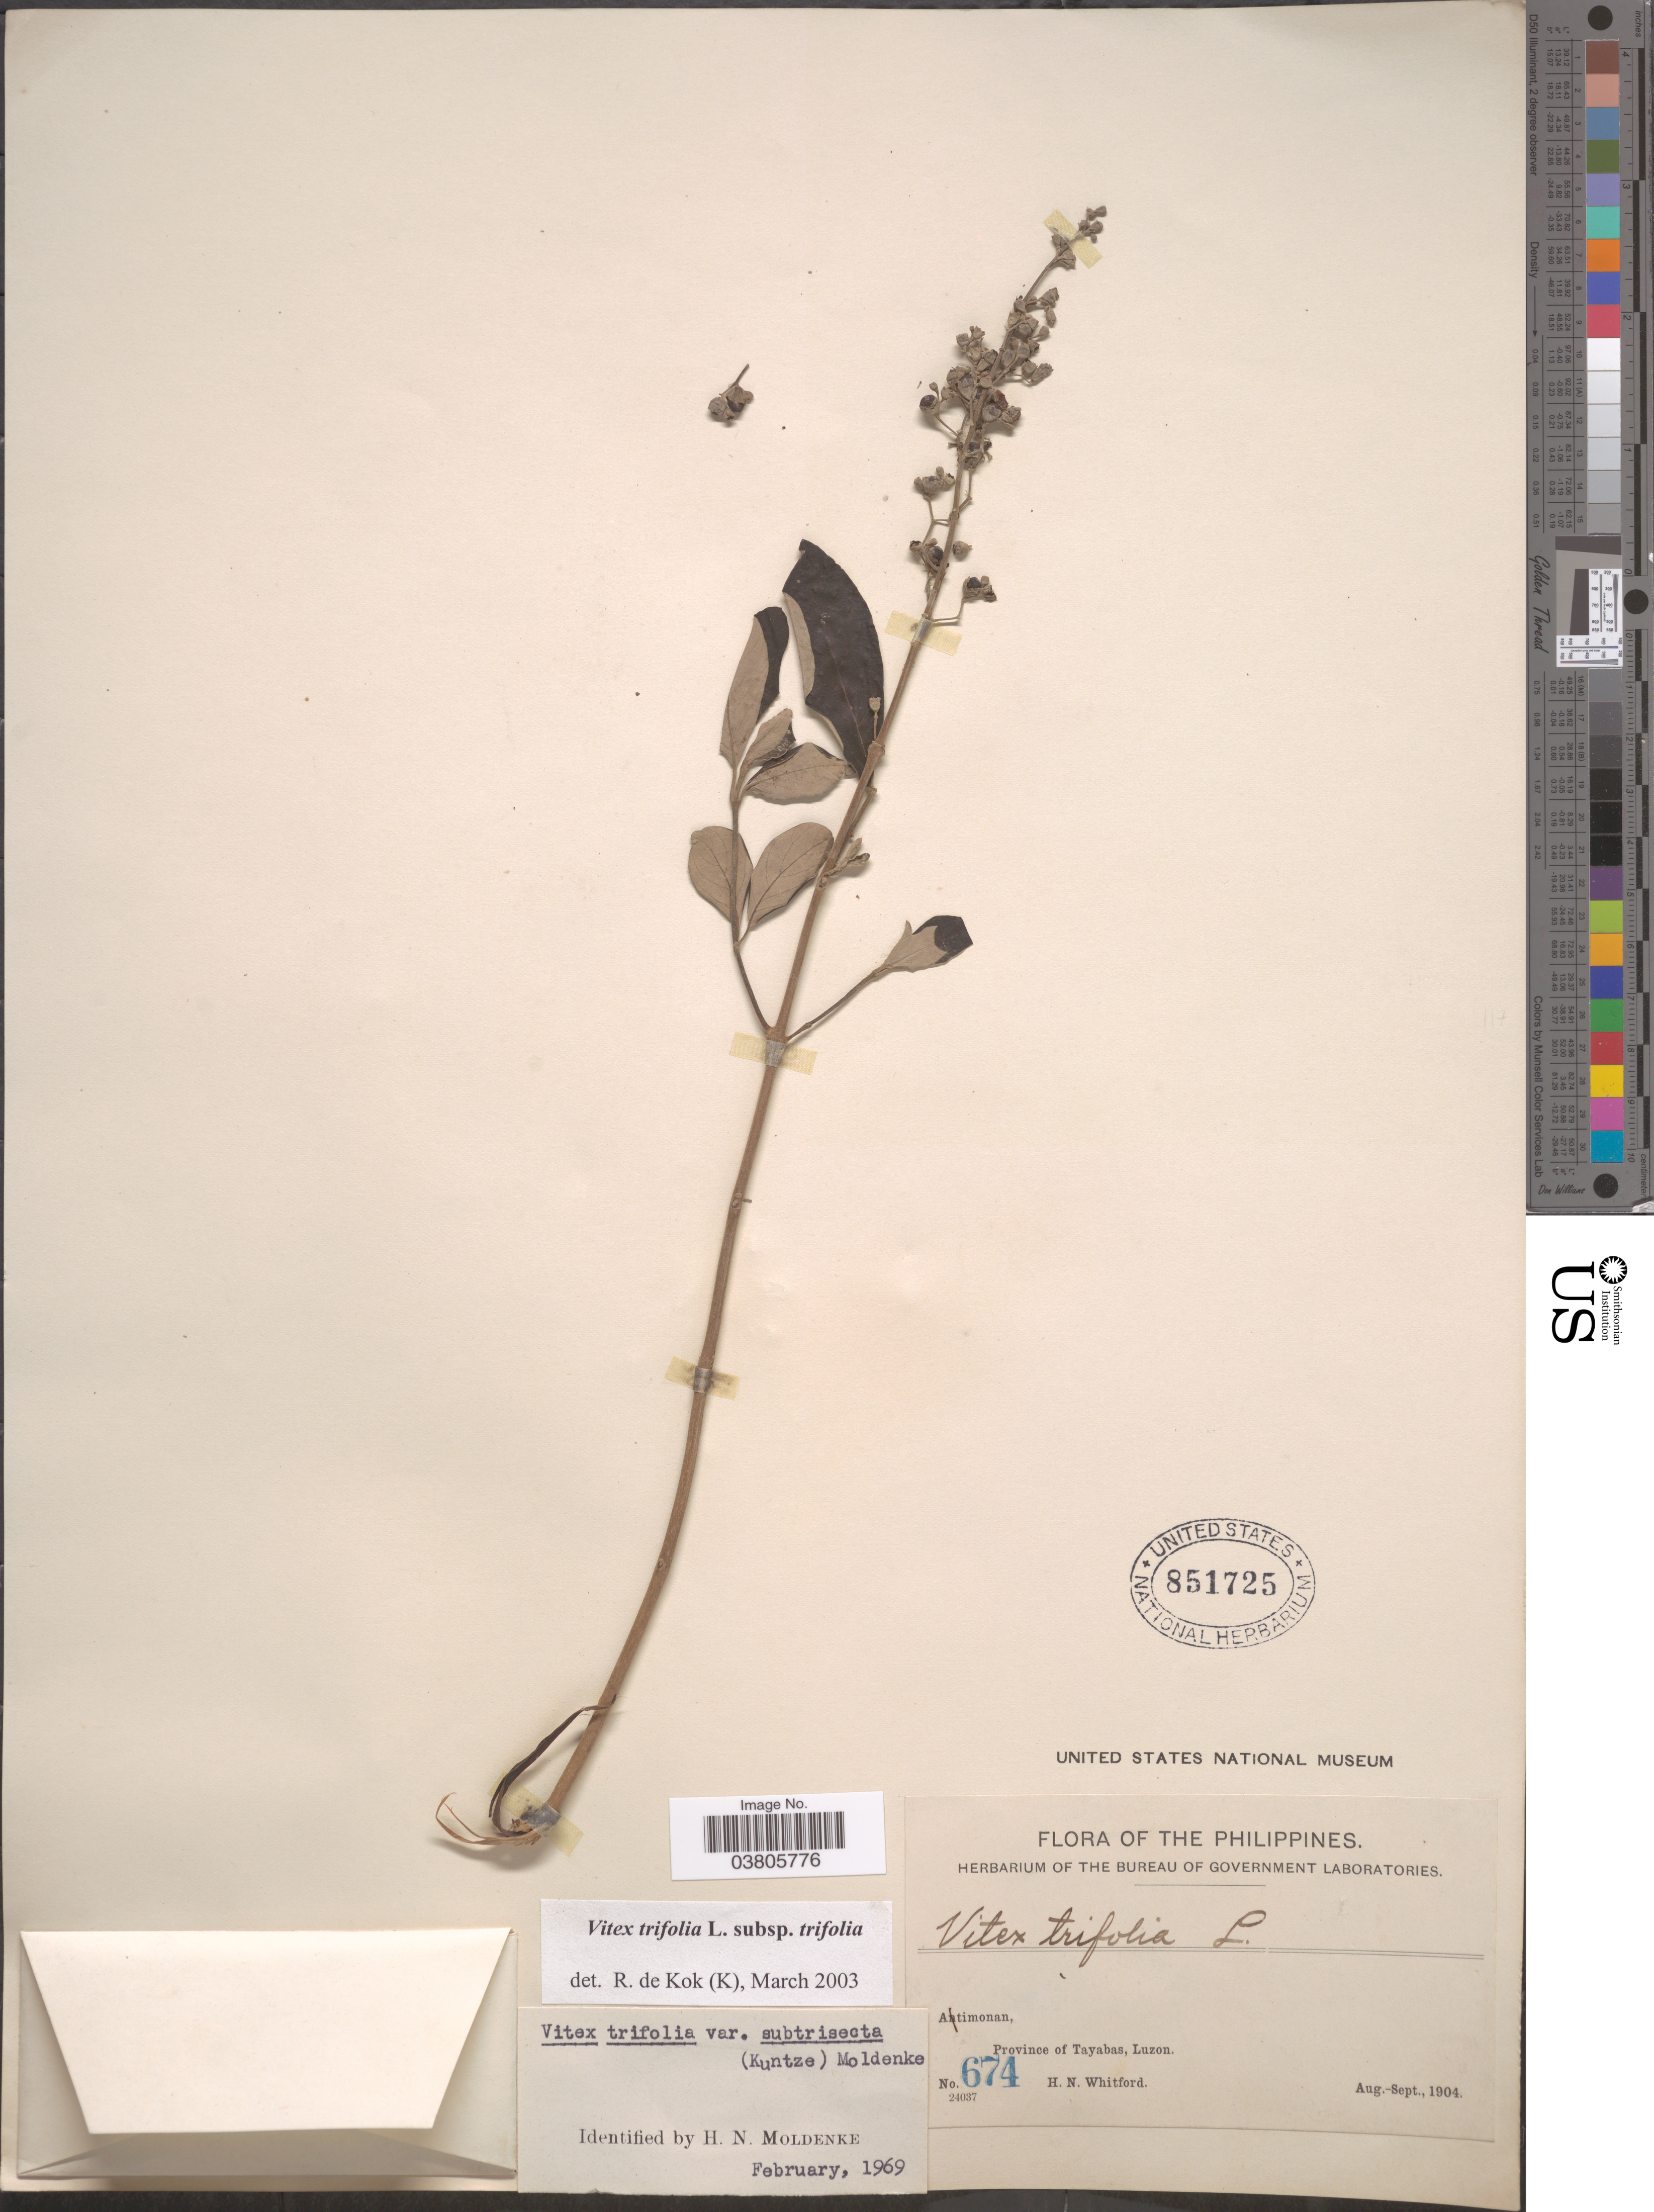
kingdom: Plantae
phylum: Tracheophyta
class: Magnoliopsida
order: Lamiales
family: Lamiaceae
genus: Vitex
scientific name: Vitex trifolia subsp. trifolia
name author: Vahl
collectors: H. N. Whitford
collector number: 674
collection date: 1904-08/1904-09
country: Philippines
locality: Atimonan, Province of Tayabas, Luzon.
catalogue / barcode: US 851725